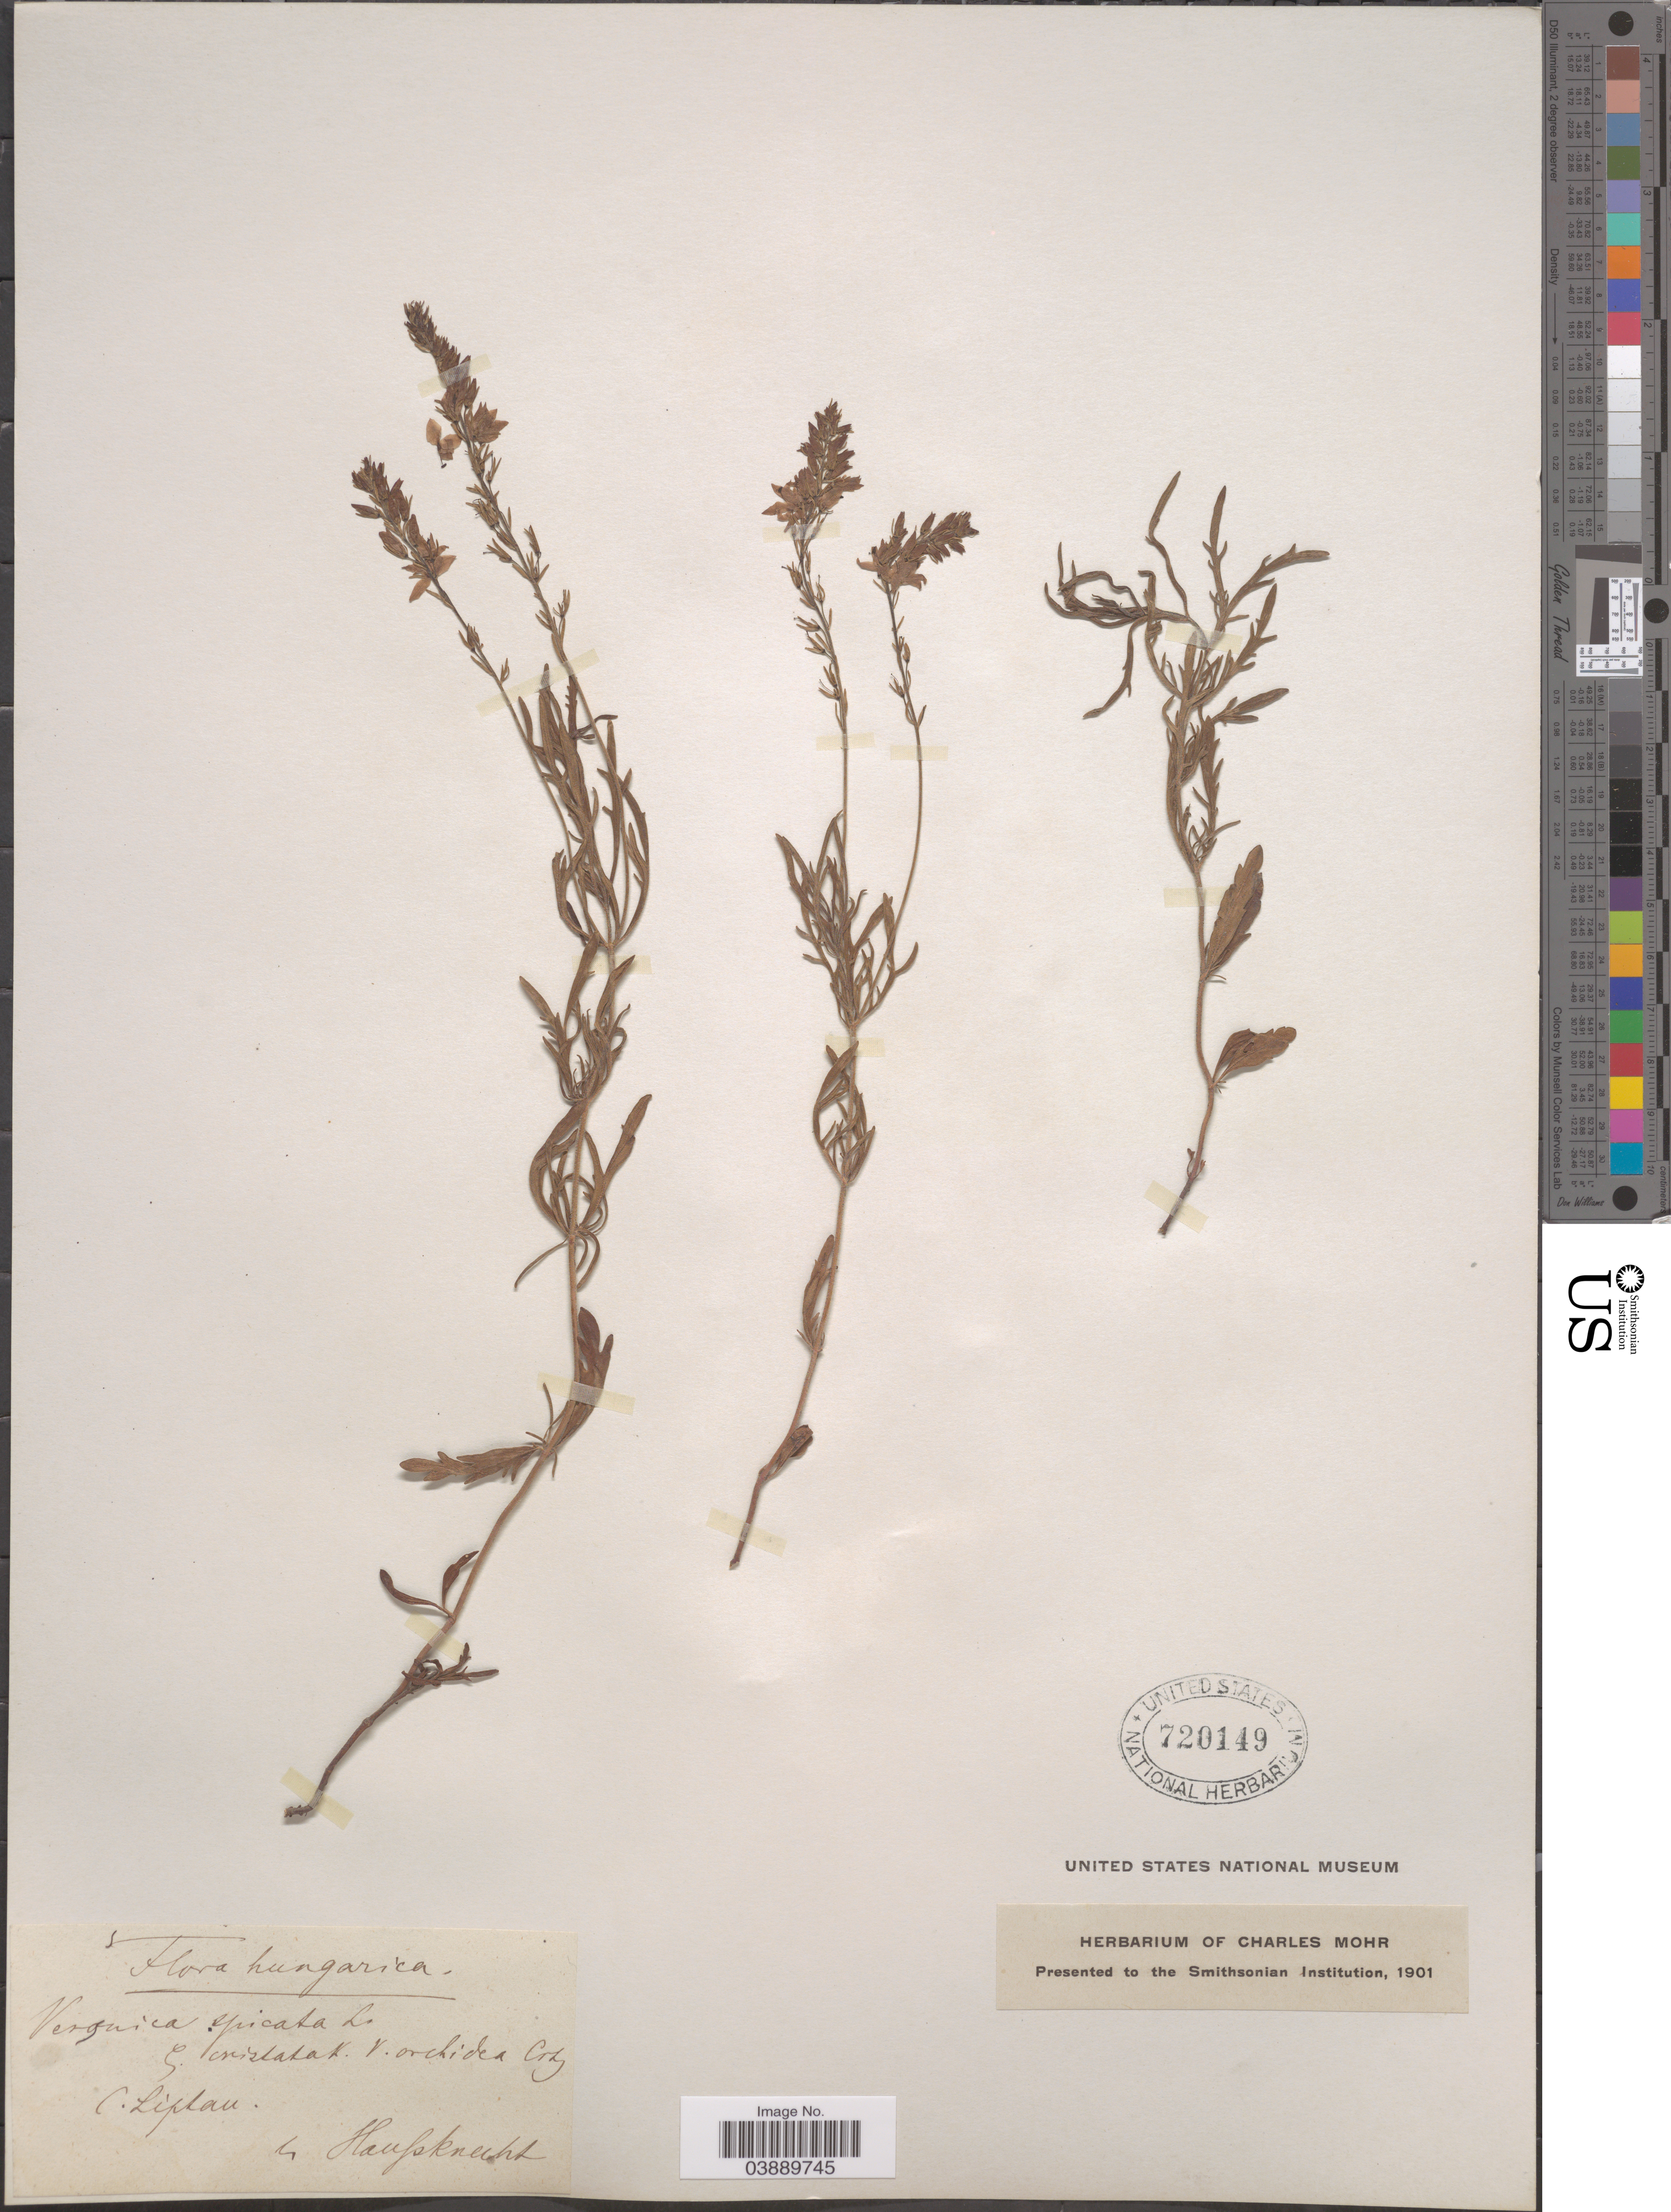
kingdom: Plantae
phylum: Tracheophyta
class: Magnoliopsida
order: Lamiales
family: Plantaginaceae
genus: Veronica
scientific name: Veronica spicata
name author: L.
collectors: Haupknecht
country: Hungary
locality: C. Liplan.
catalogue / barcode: US 720149